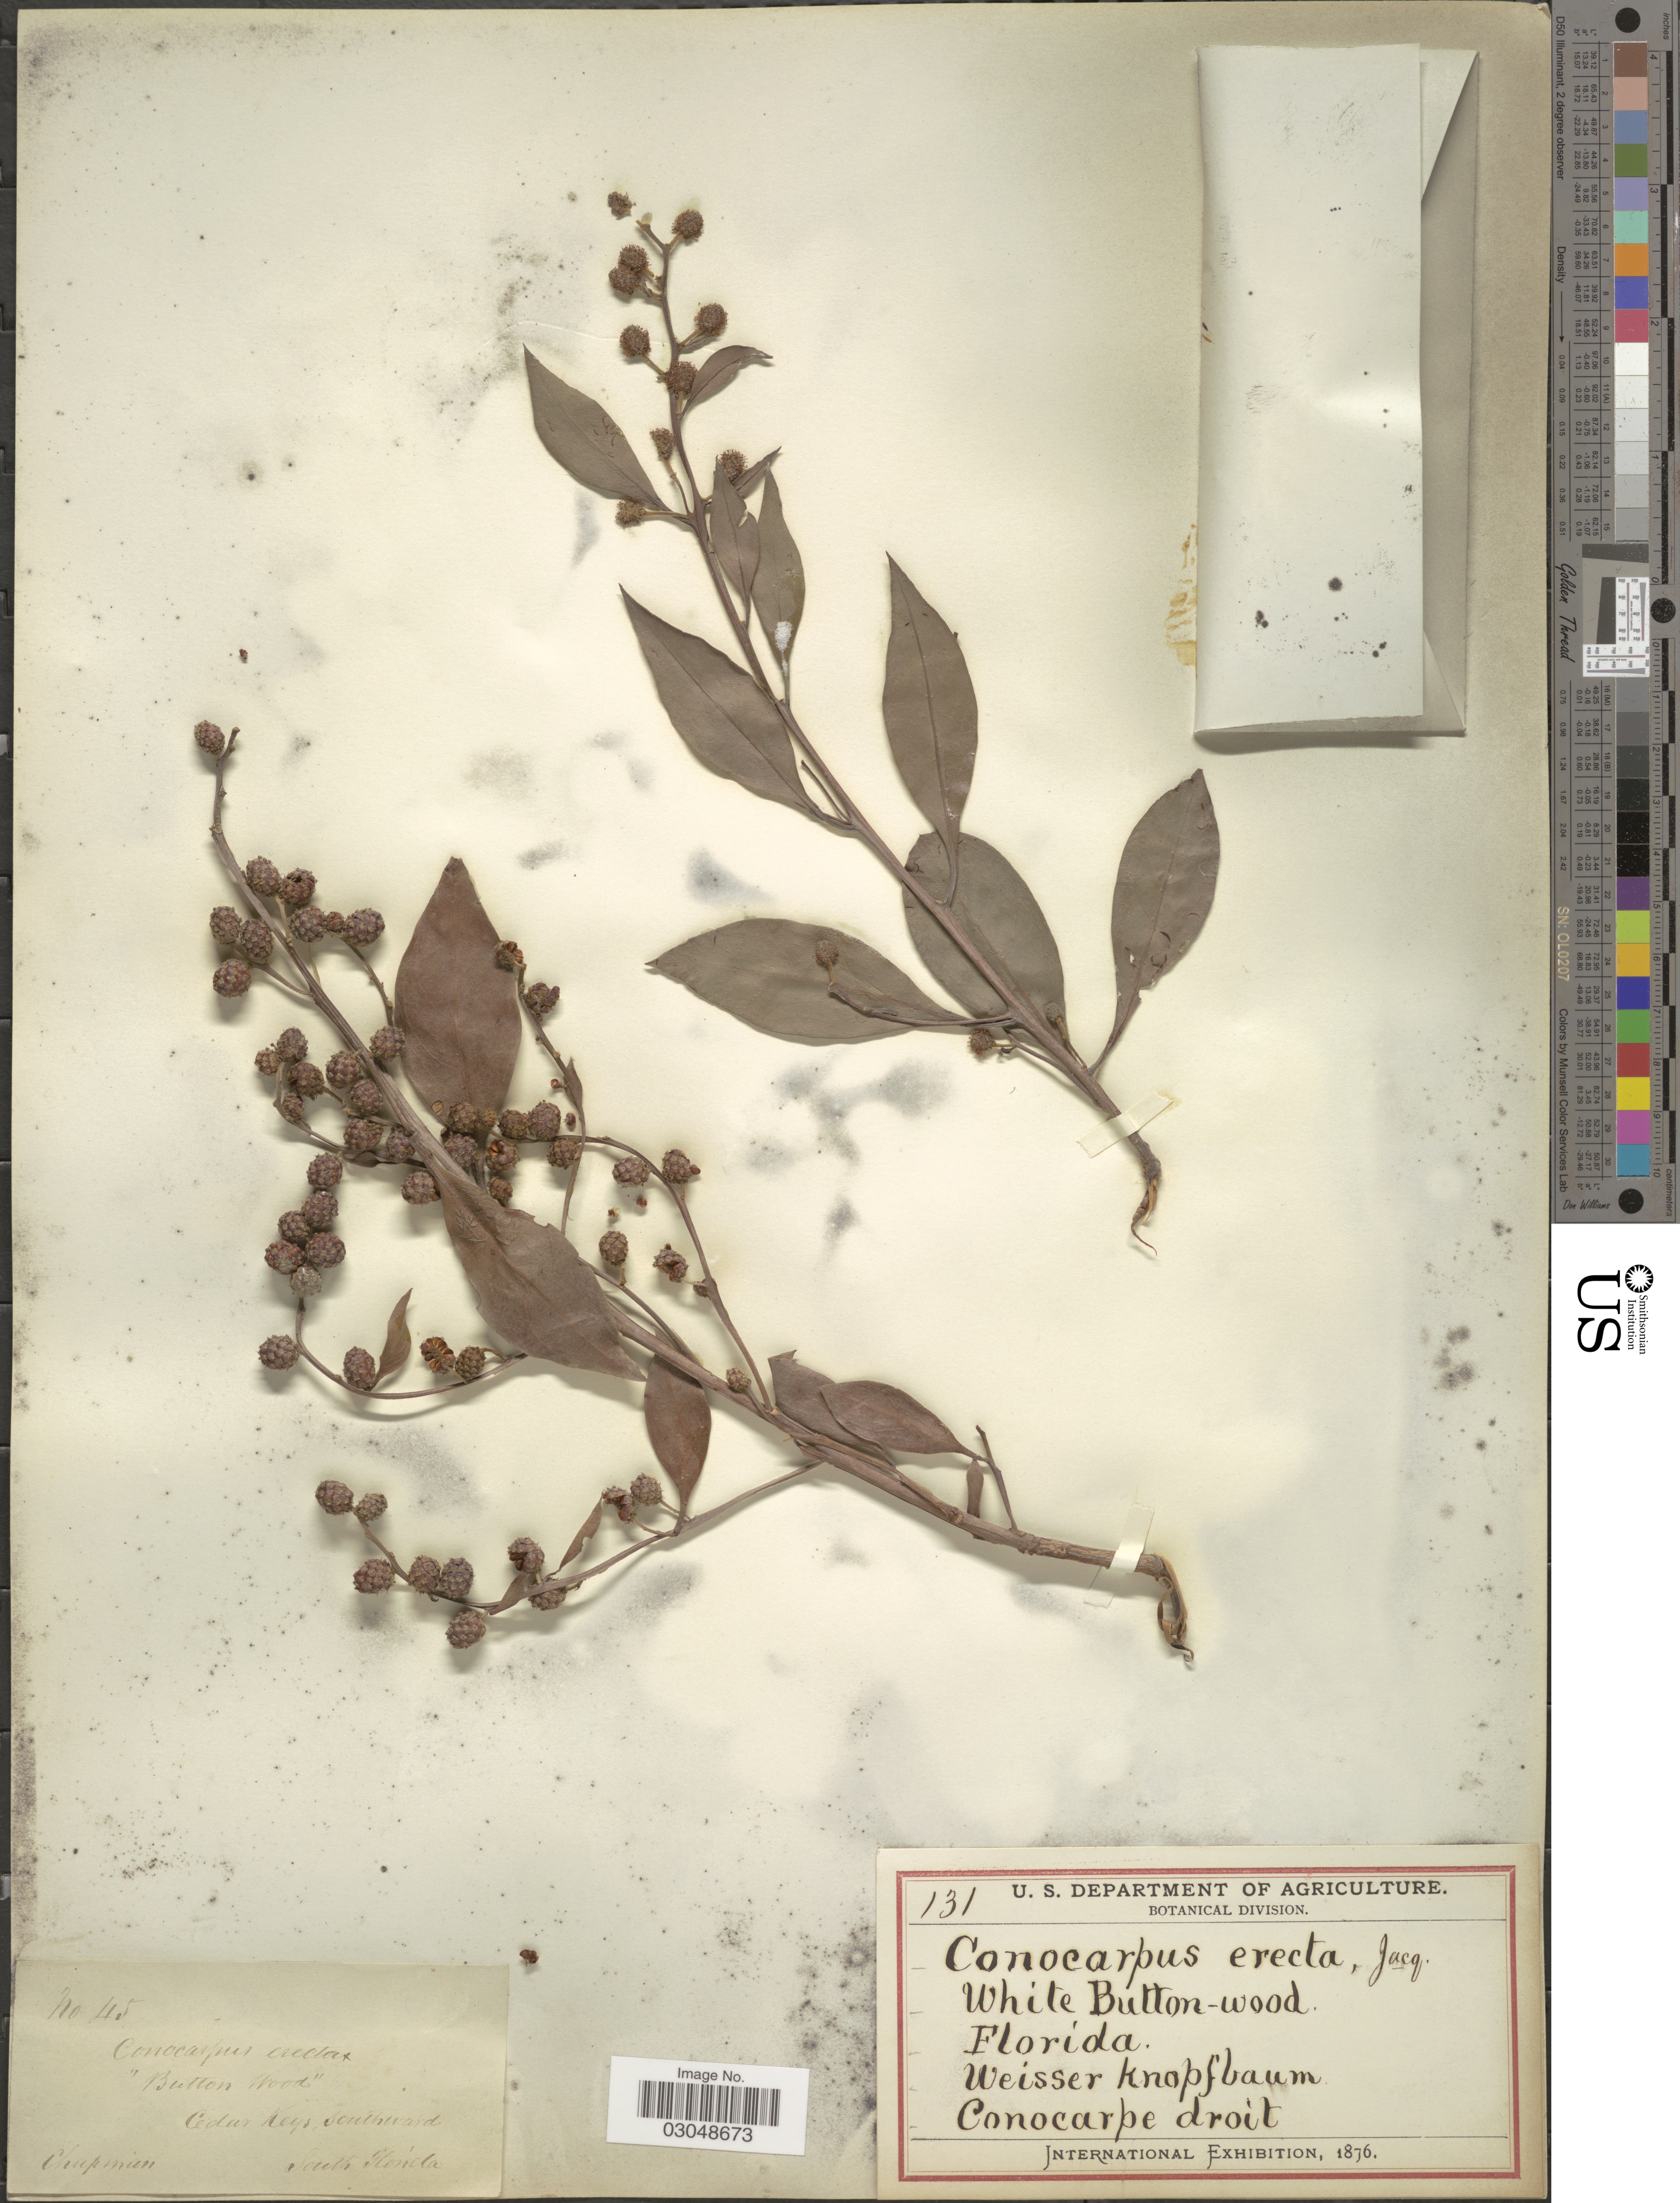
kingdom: Plantae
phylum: Tracheophyta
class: Magnoliopsida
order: Myrtales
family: Combretaceae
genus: Conocarpus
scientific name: Conocarpus erectus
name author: L.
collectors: A. Chapman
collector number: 45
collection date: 1876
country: United States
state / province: Florida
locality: Cedar Keys, southward South Florida.